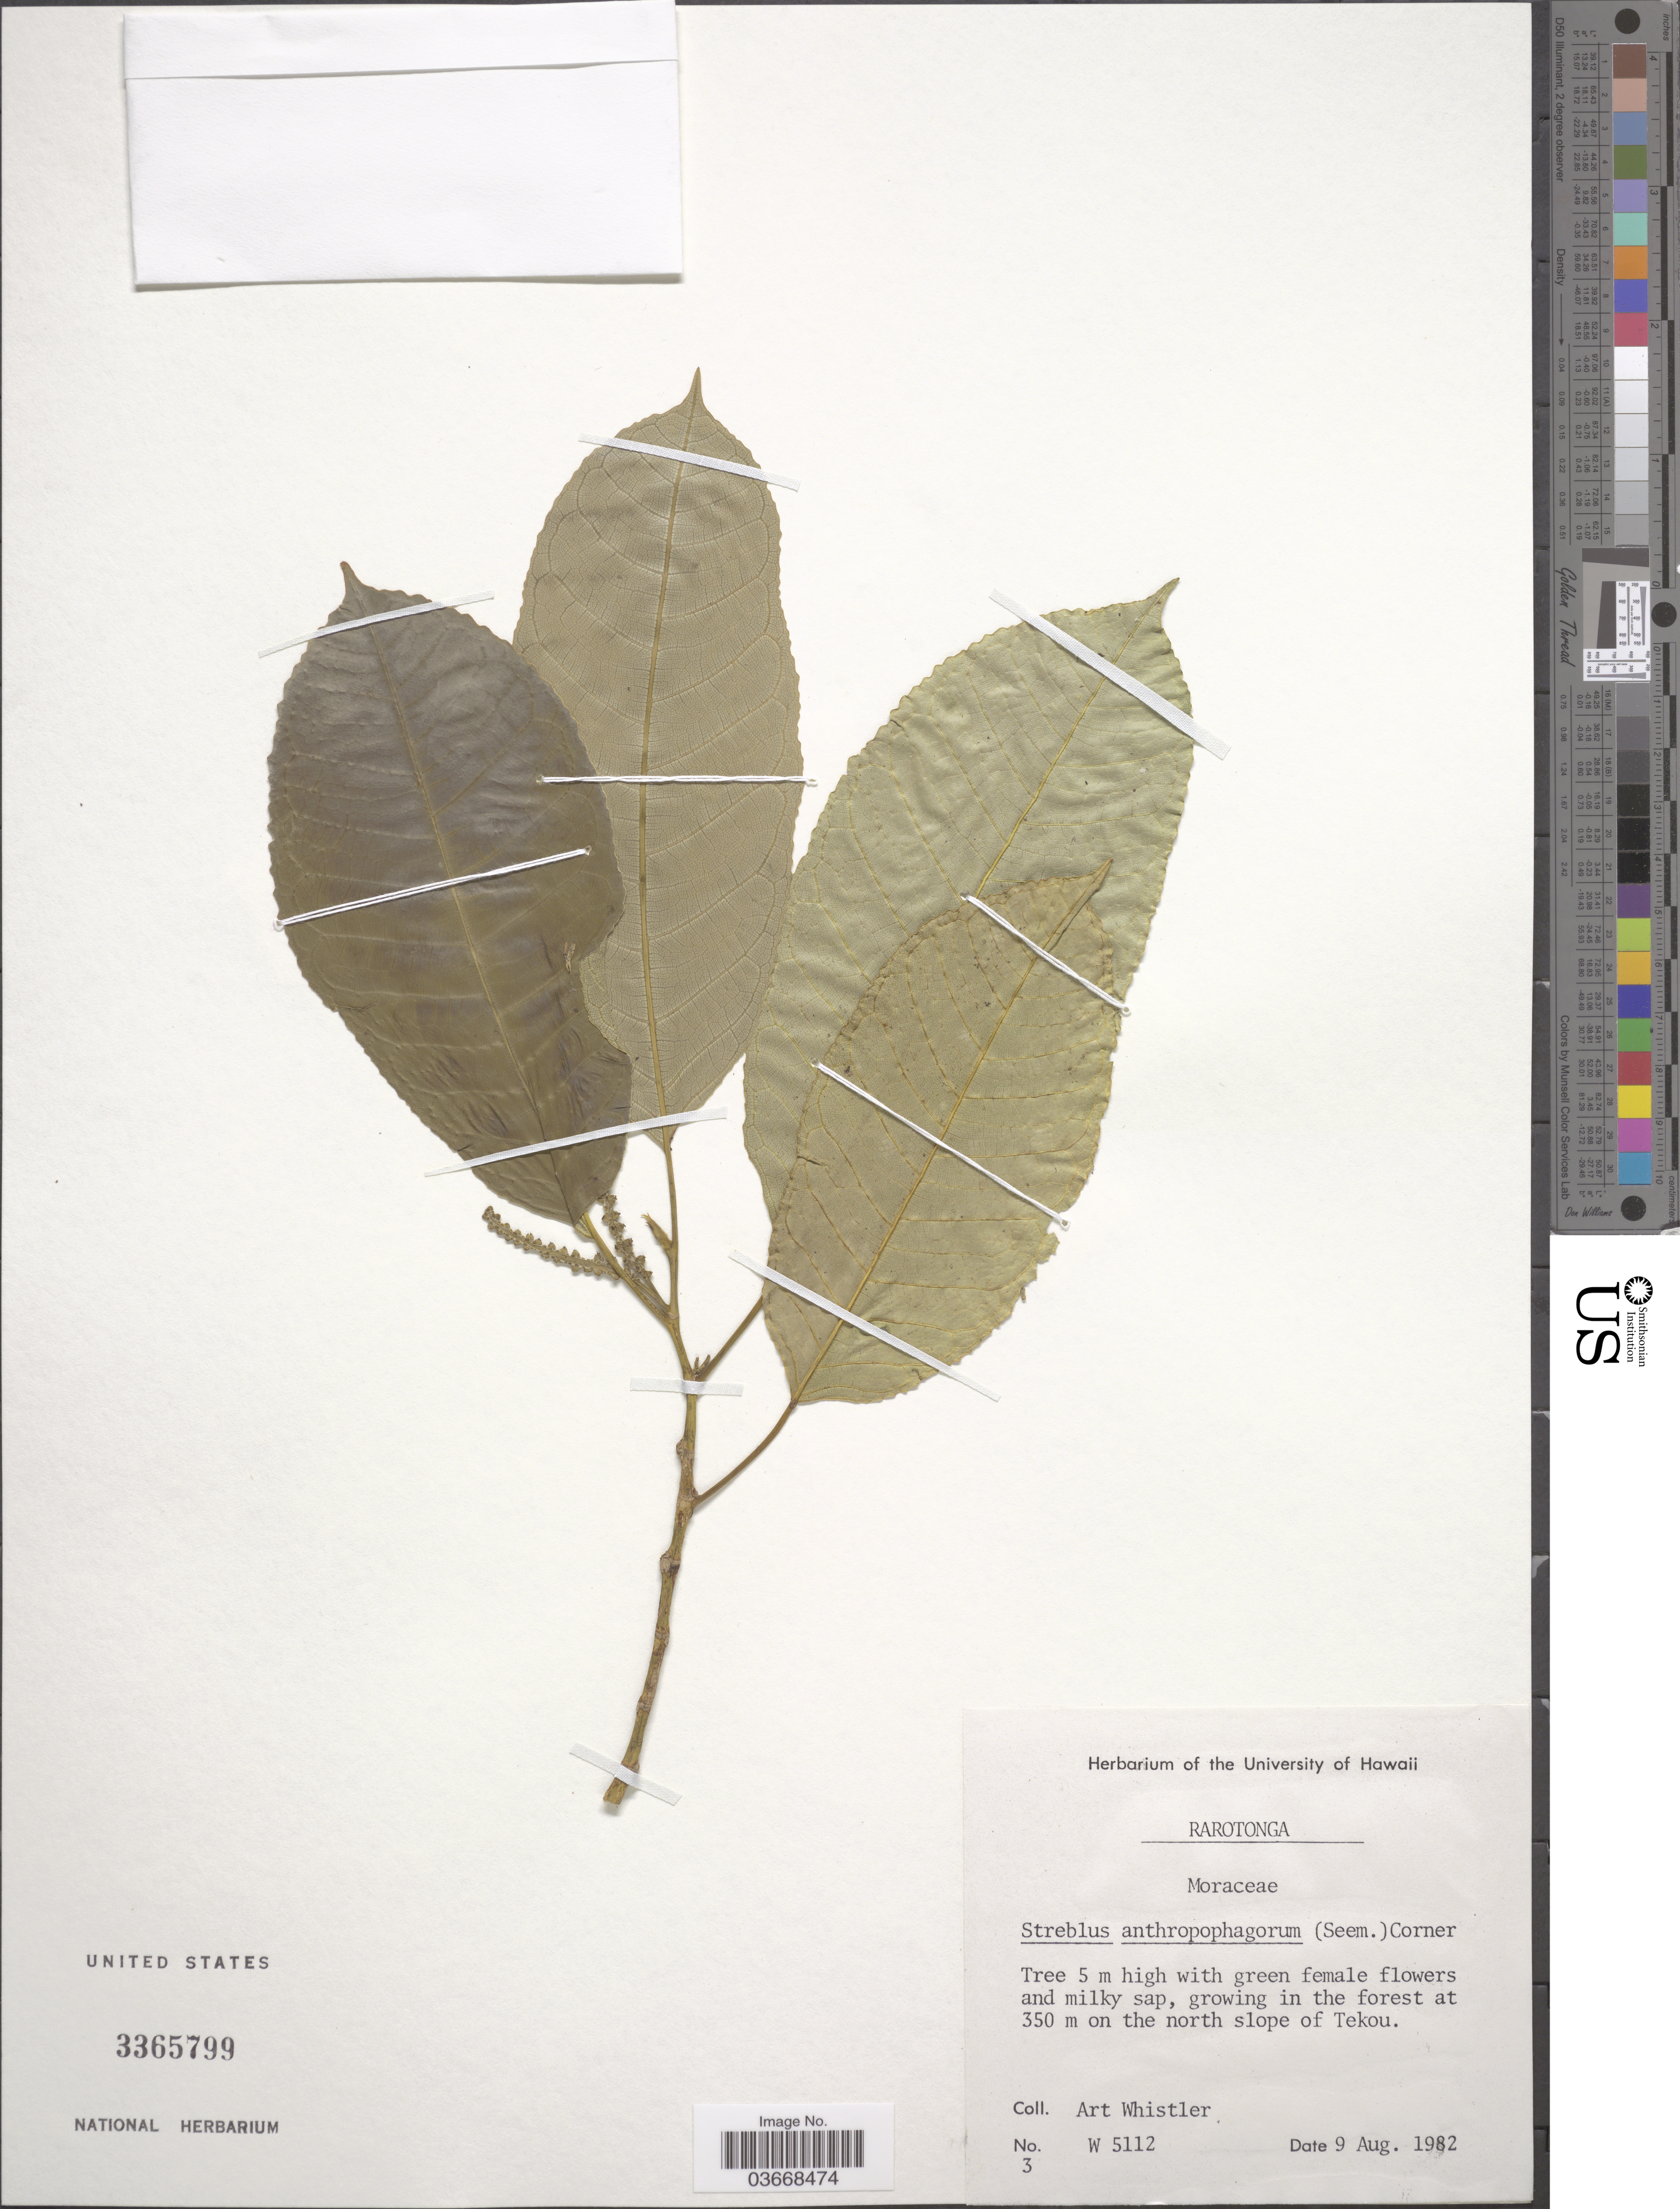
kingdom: Plantae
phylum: Tracheophyta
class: Magnoliopsida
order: Rosales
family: Moraceae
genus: Paratrophis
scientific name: Paratrophis anthropophagorum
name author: (Seem.) Benth. & Hook. f. ex Drake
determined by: Wagner, W. L., (BOT), Smithsonian Institution - National Museum of Natural History (UNITED STATES)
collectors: A. Whistler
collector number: W5112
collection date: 1982-08-09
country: Cook Islands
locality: Rarotonga. In the forest on the north slope of Tekou.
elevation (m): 350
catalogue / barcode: US 3365799